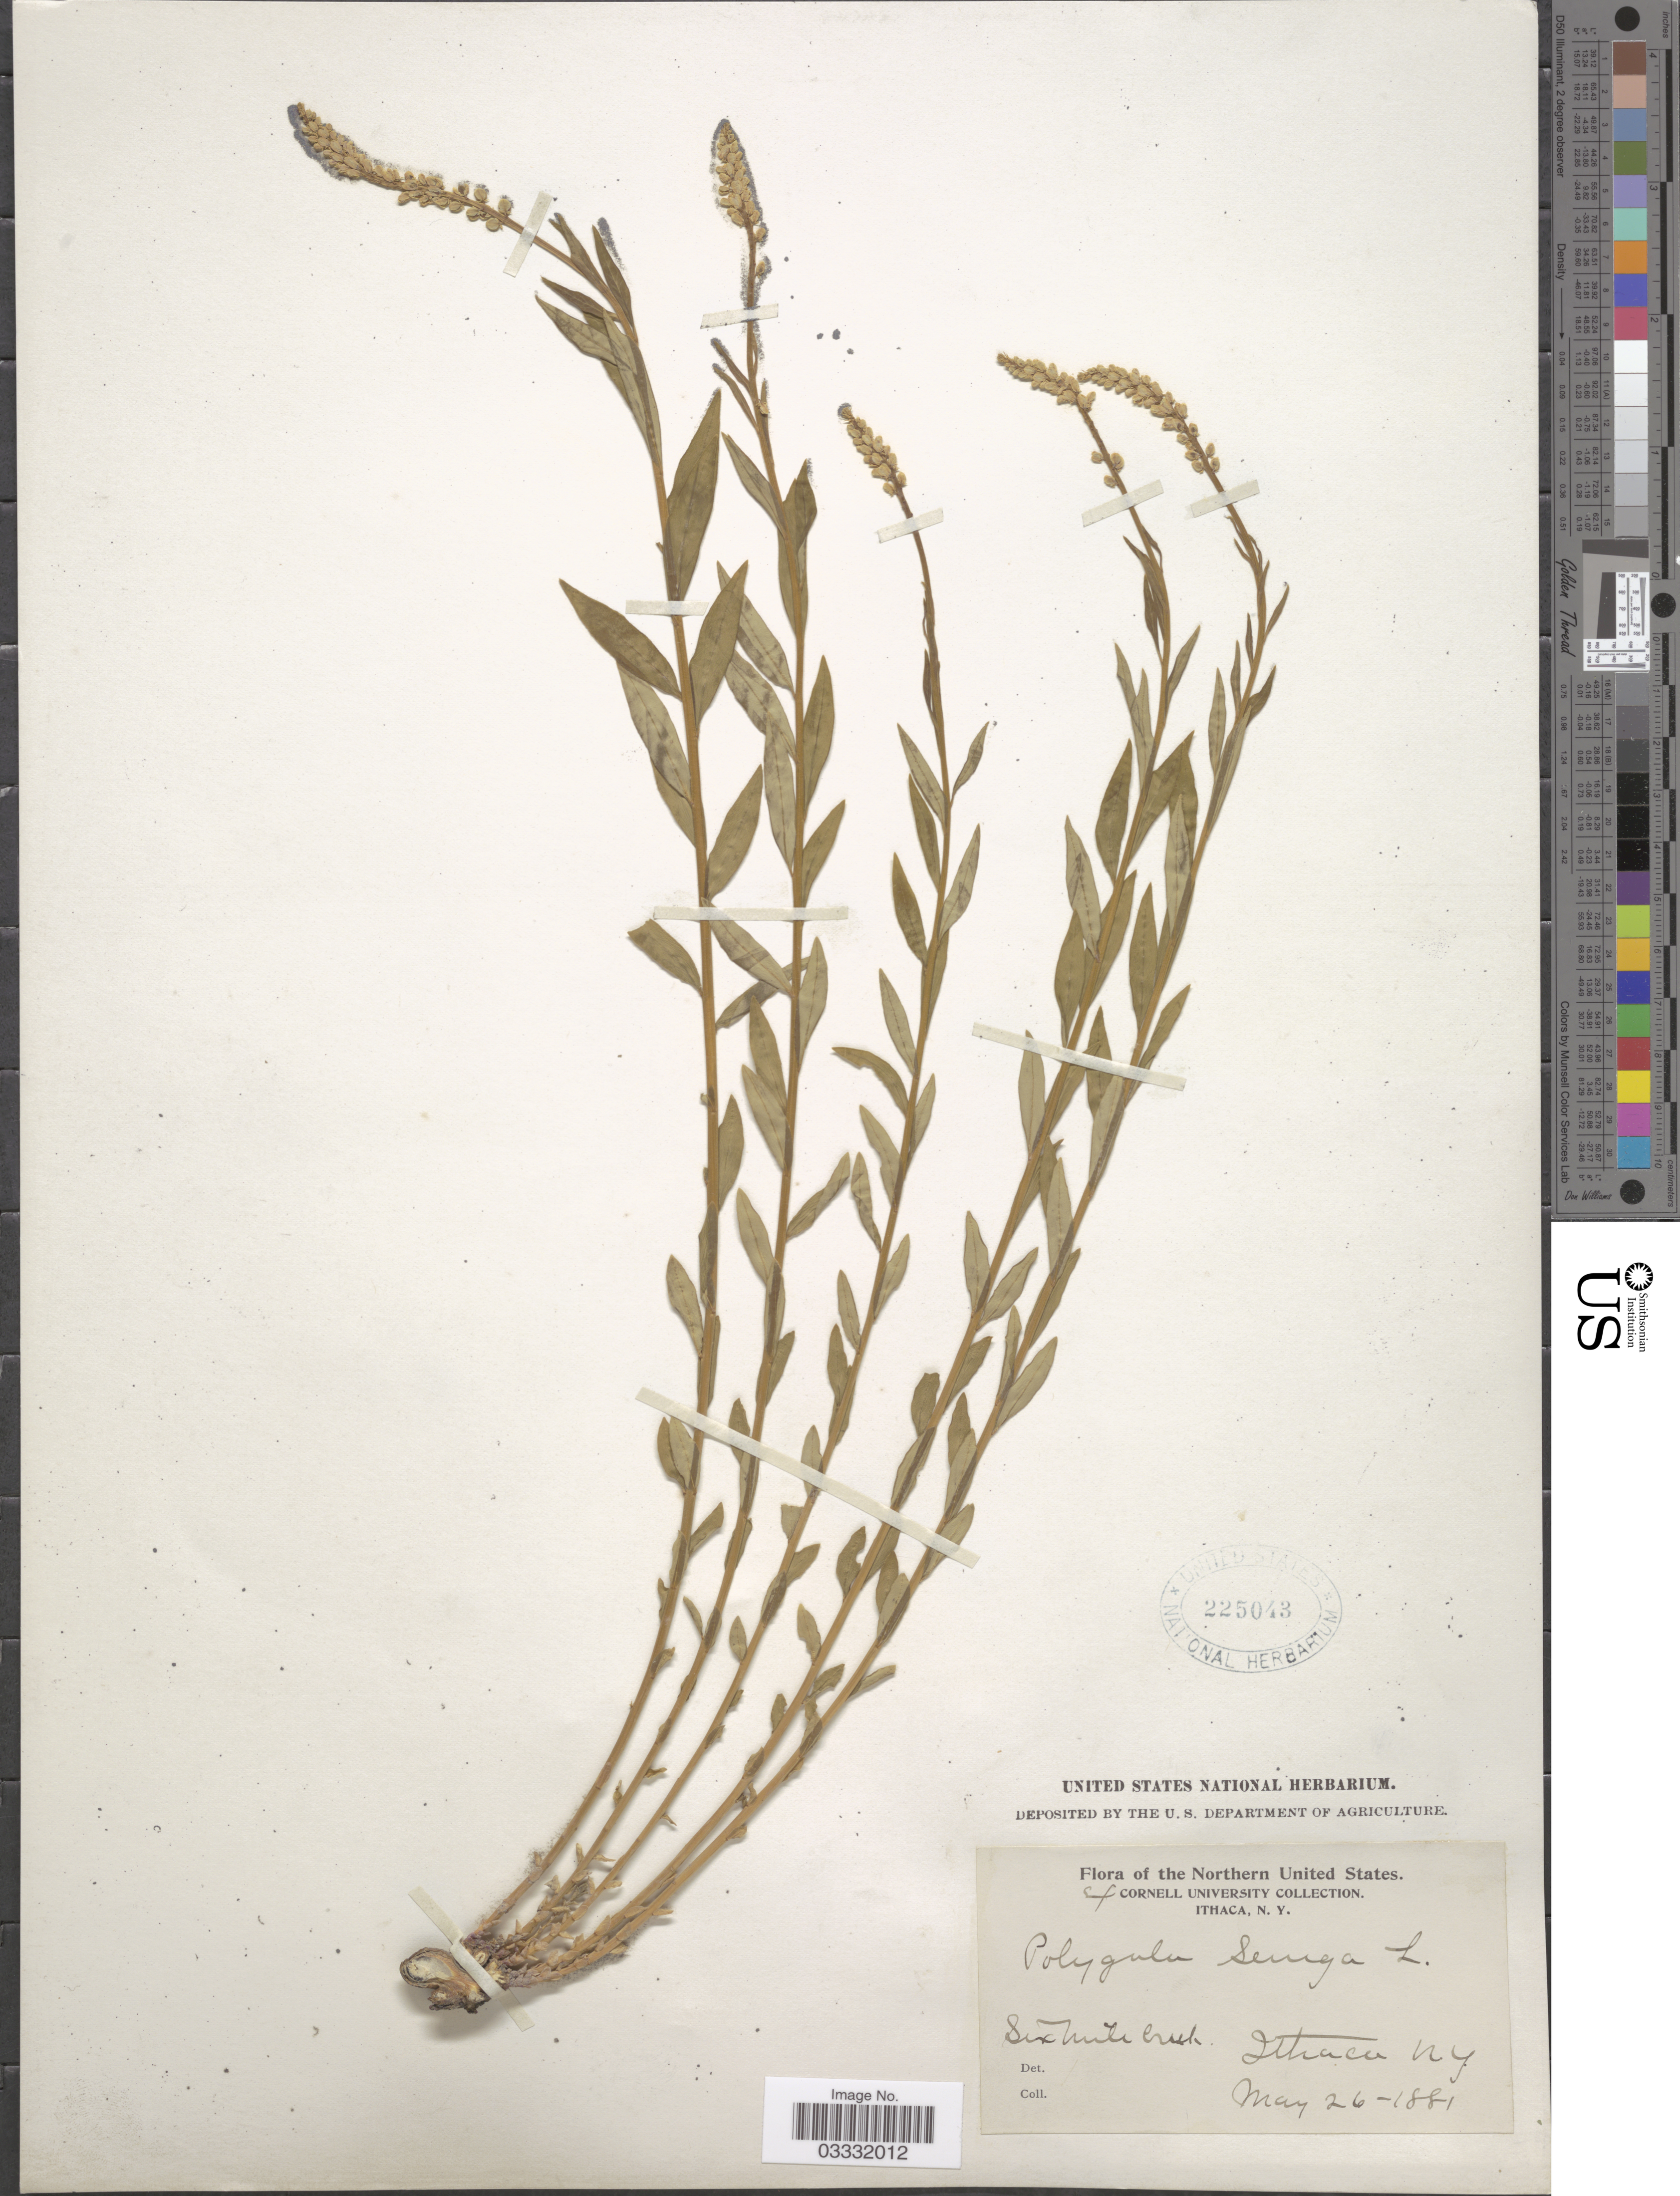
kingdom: Plantae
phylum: Tracheophyta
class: Magnoliopsida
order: Fabales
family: Polygalaceae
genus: Polygala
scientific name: Polygala senega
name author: L.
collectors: ex herb. United States National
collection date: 1881-05-26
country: United States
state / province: New York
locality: Northern United States. Six Mile Creek. Ithaca.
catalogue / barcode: US 225043